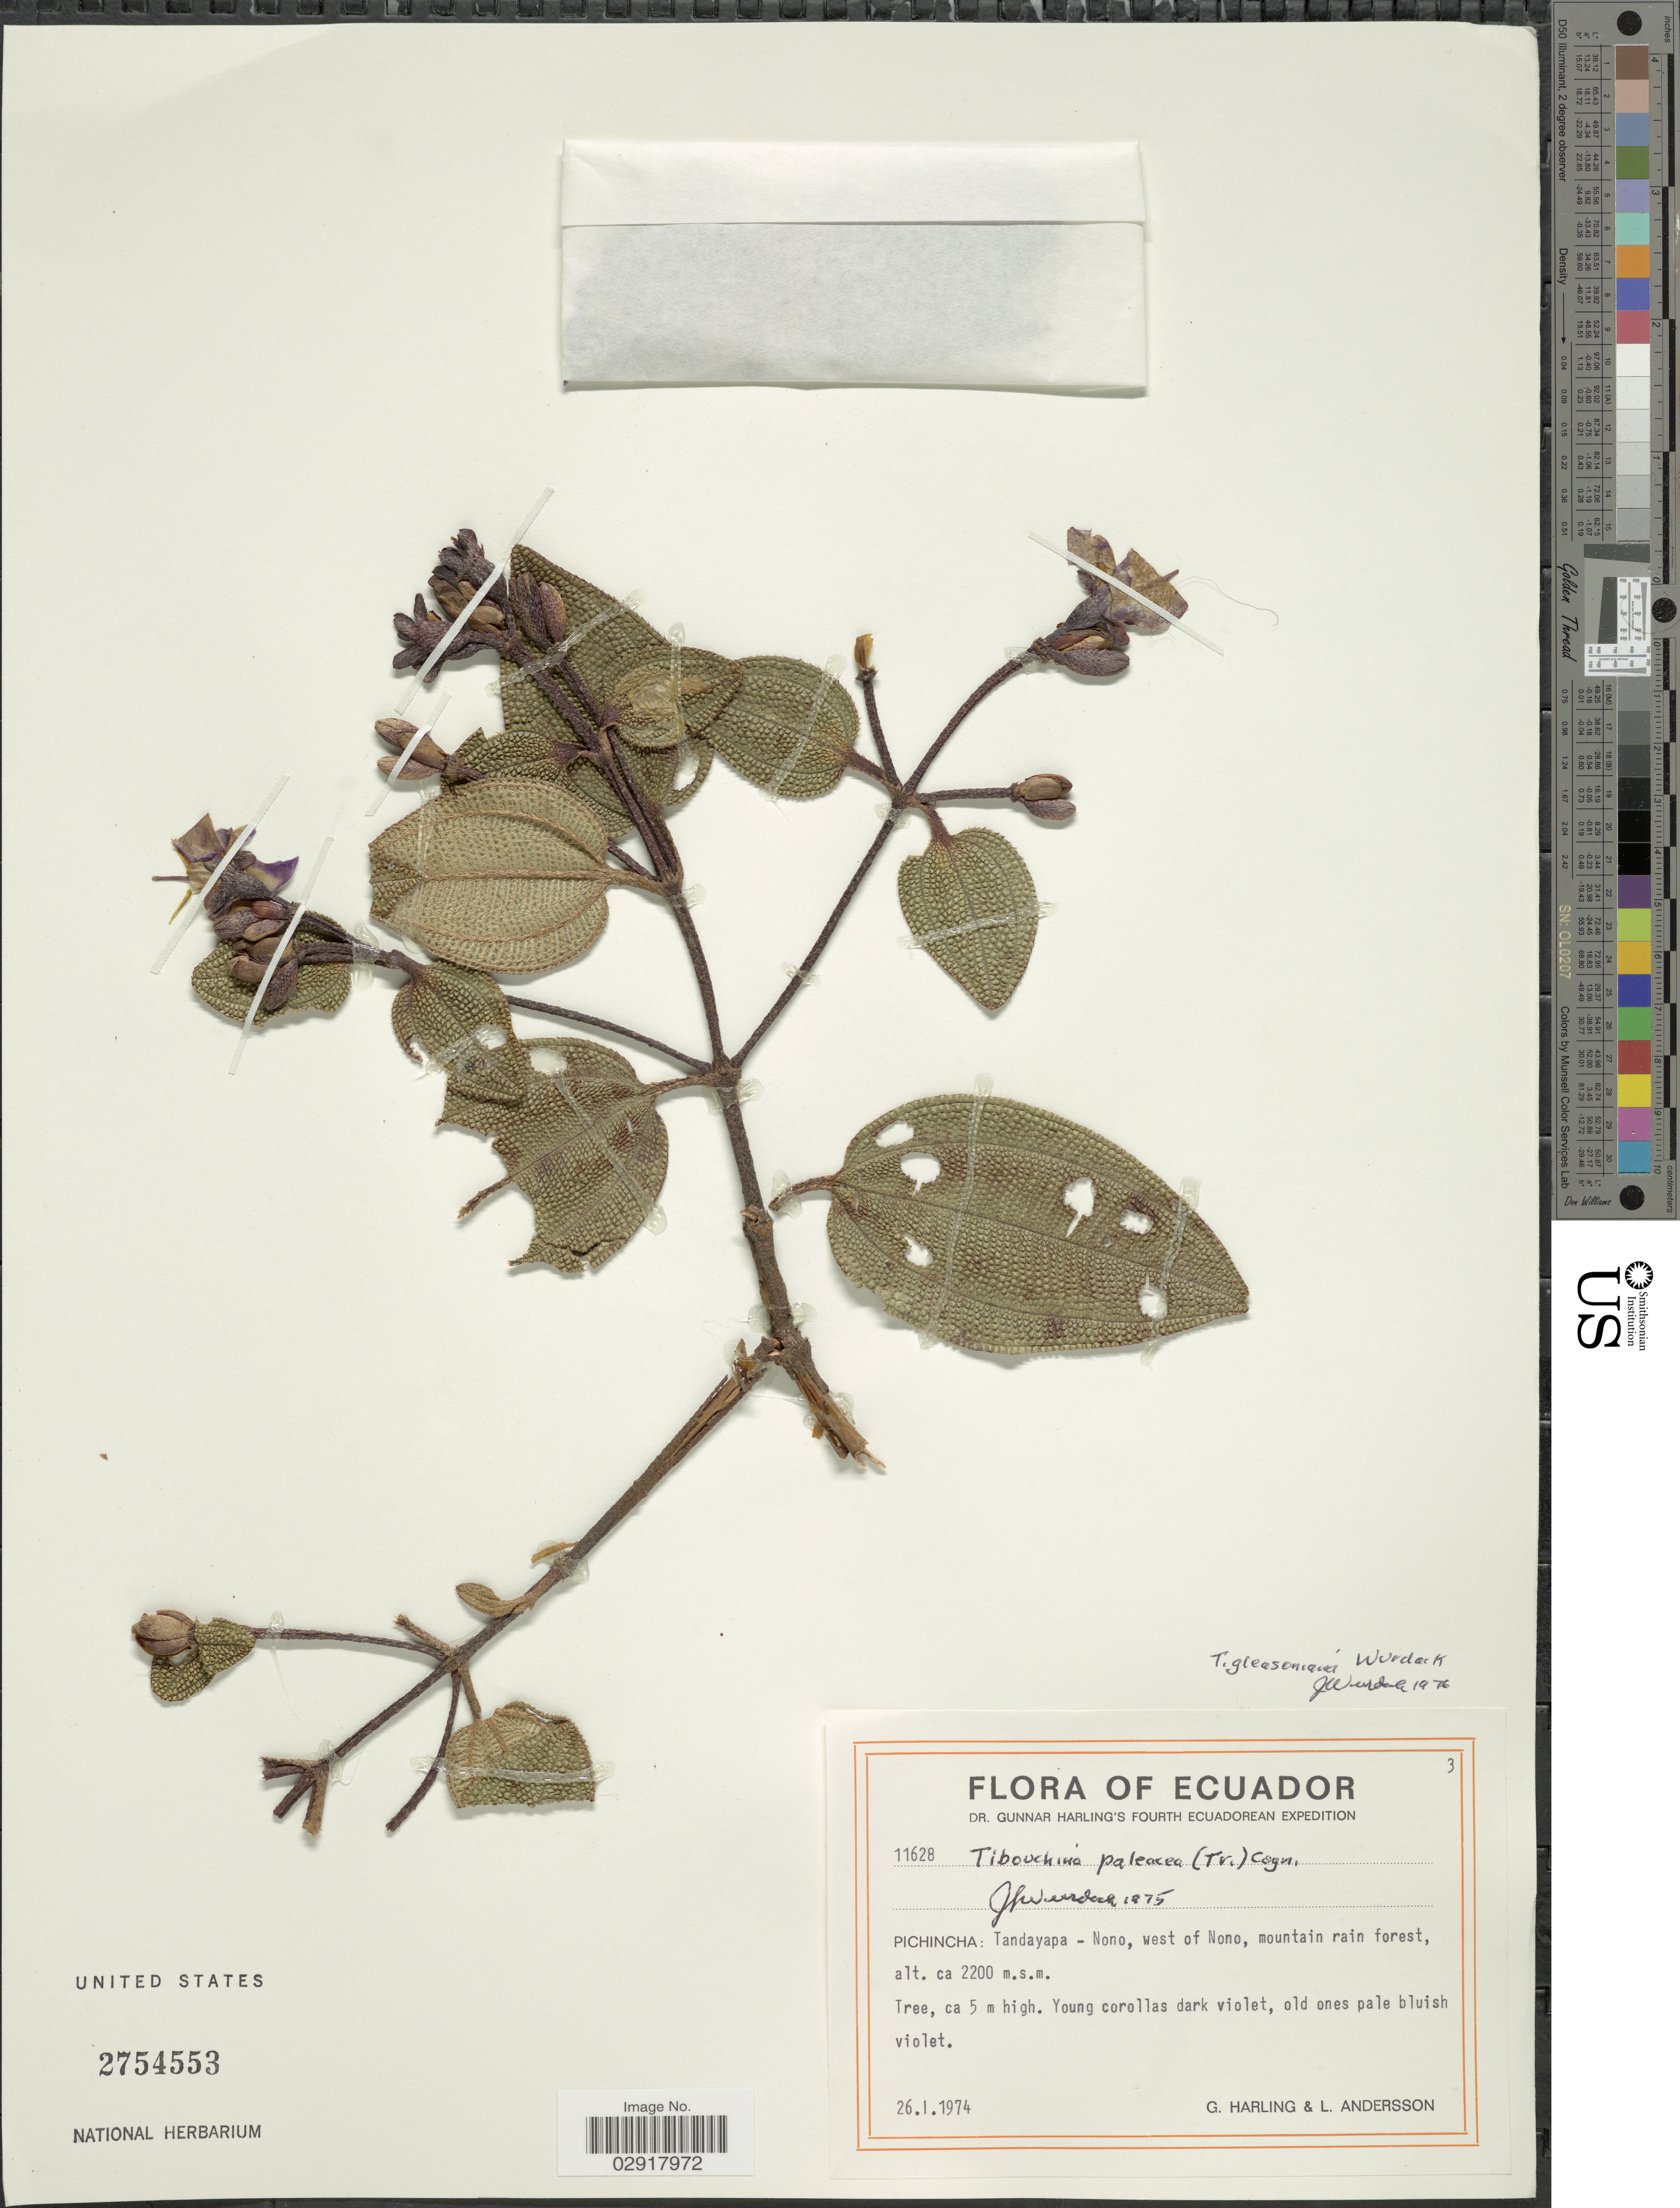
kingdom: Plantae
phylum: Tracheophyta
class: Magnoliopsida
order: Myrtales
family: Melastomataceae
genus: Andesanthus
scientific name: Andesanthus gleasonianus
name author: (Wurdack) P.J.F. Guim. & Michelang.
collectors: G. Harling & L. Andersson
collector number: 11628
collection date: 1974-01-26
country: Ecuador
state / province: Pichincha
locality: Tandayapa - Nono, west of Nono, mountain rain forest.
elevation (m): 2200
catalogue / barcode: US 2754553